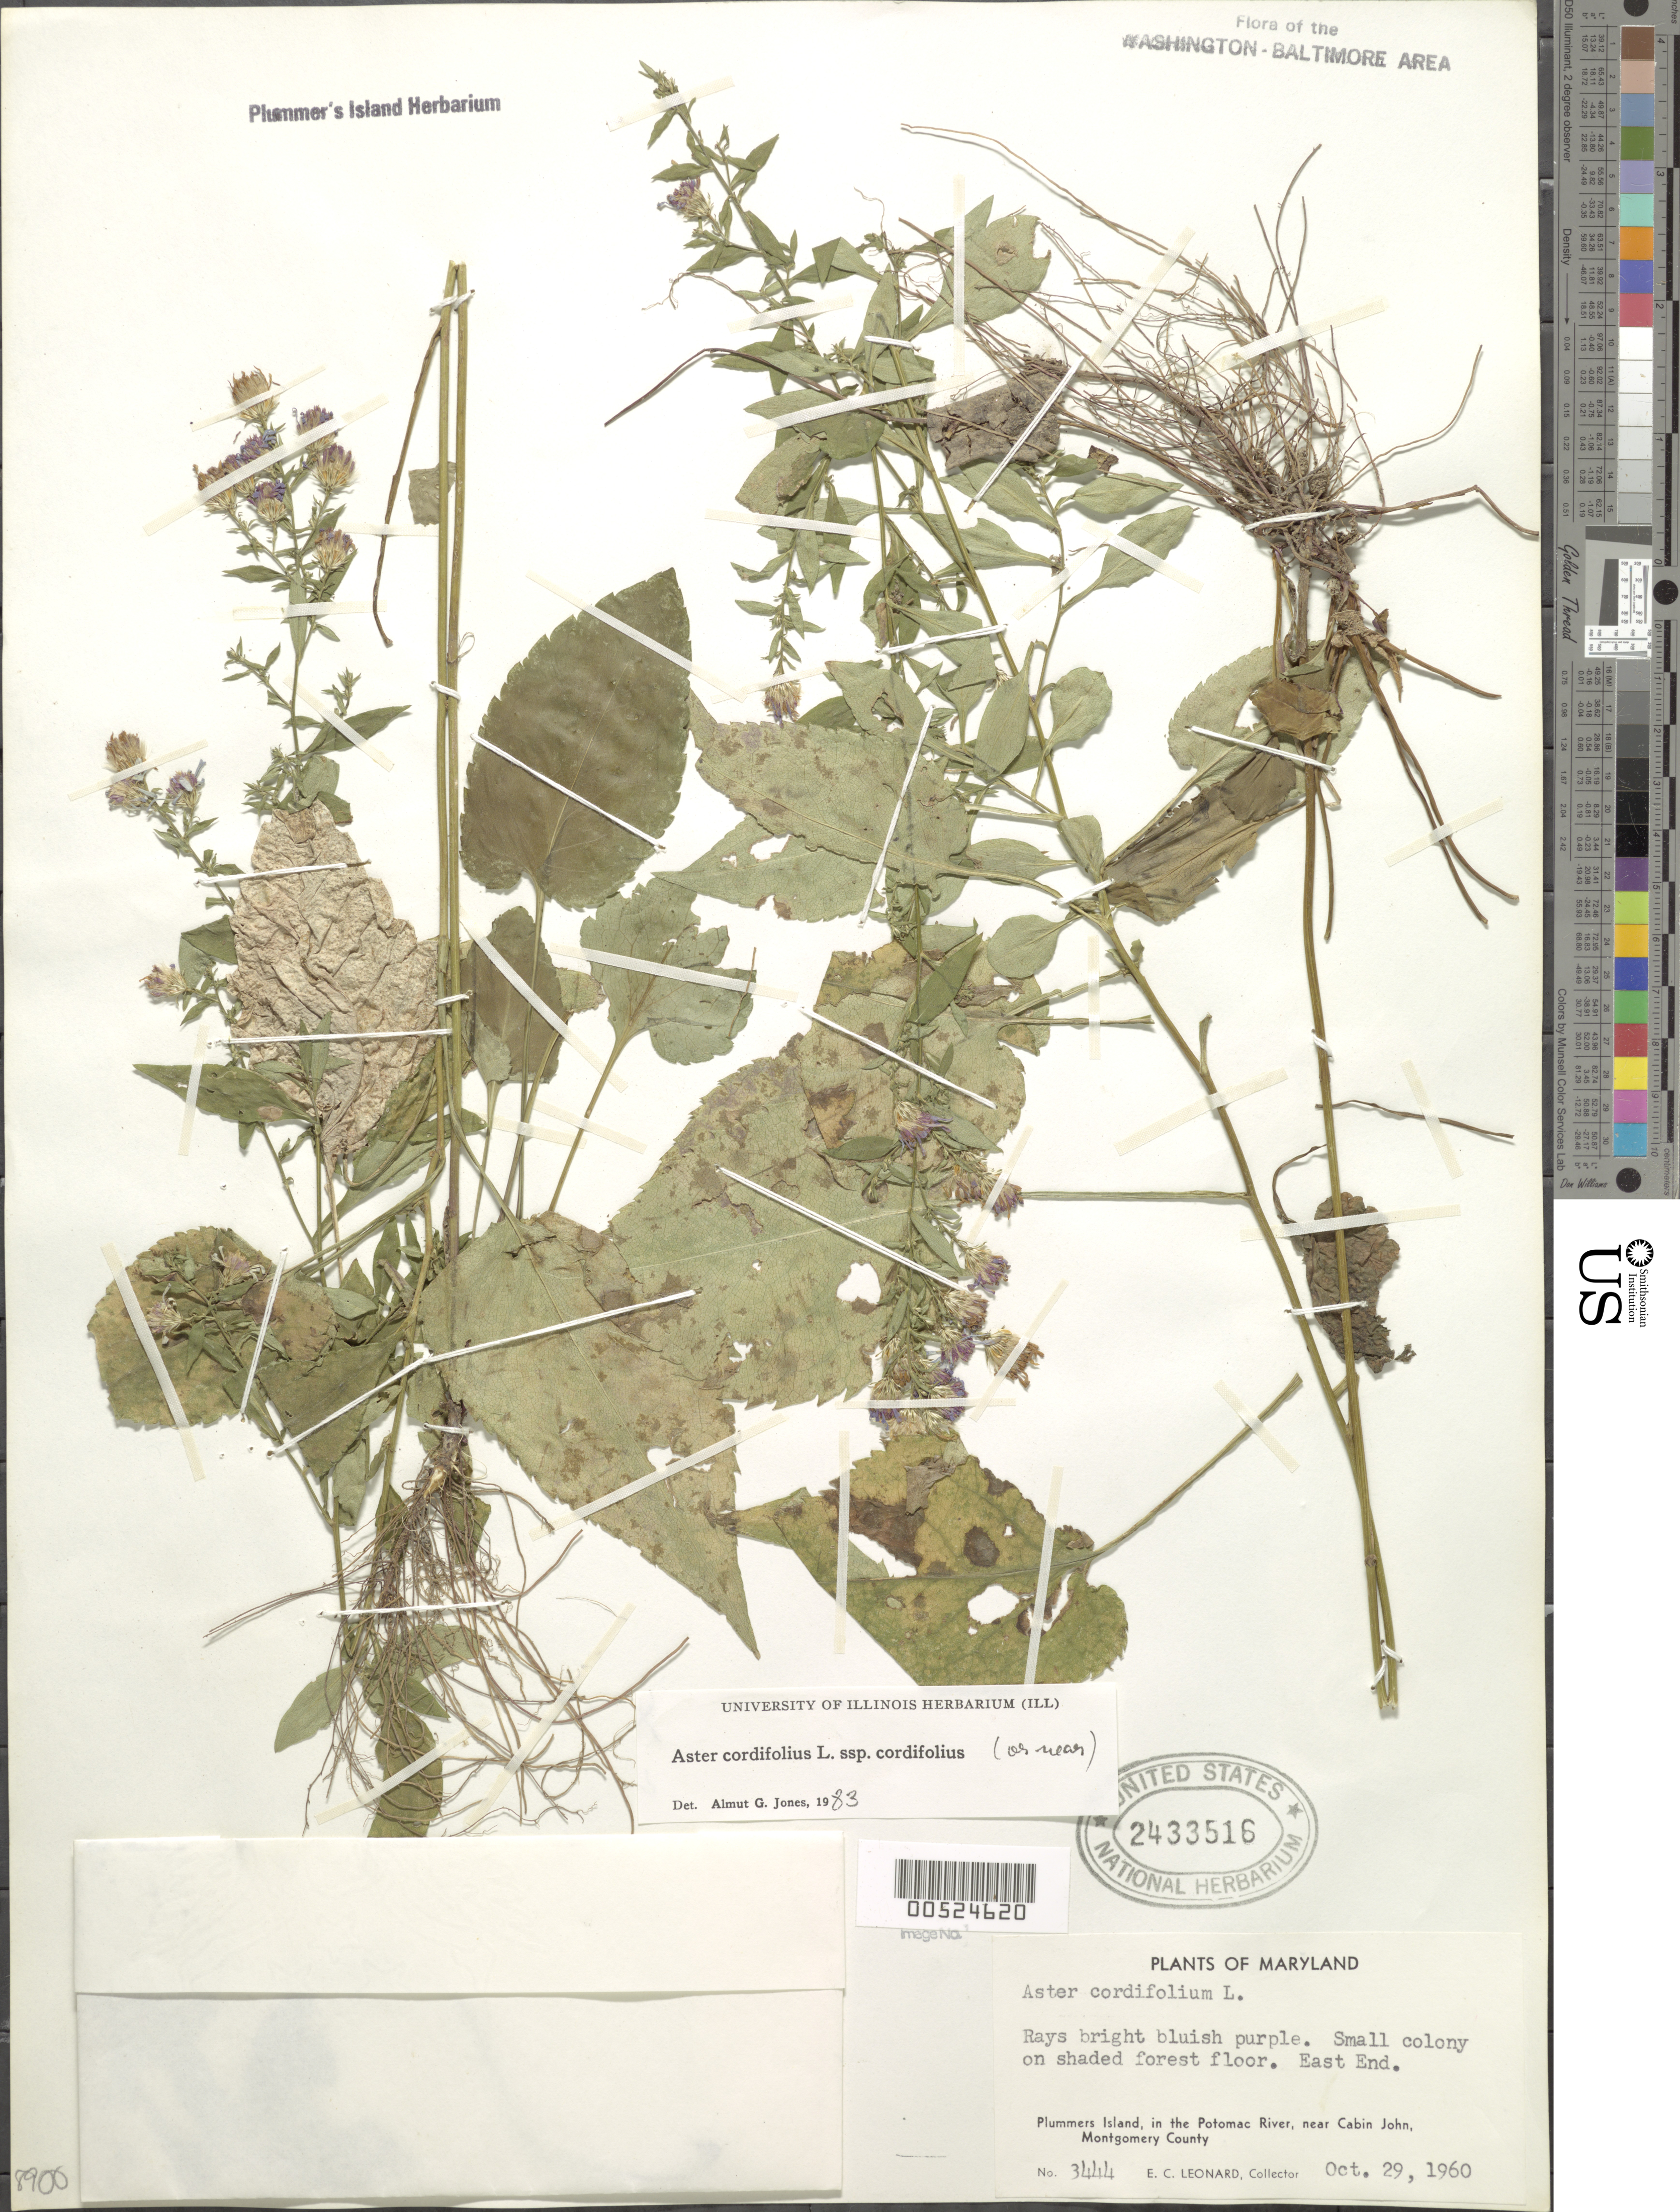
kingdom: Plantae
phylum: Tracheophyta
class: Magnoliopsida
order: Asterales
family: Asteraceae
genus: Symphyotrichum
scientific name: Symphyotrichum cordifolium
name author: (L.) G.L. Nesom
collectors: E. C. Leonard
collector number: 3444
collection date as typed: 29 Oct 1960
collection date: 1960-10-29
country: United States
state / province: Maryland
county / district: Montgomery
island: Plummers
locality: Plummers Island, near Cabin John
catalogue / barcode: US 2433516